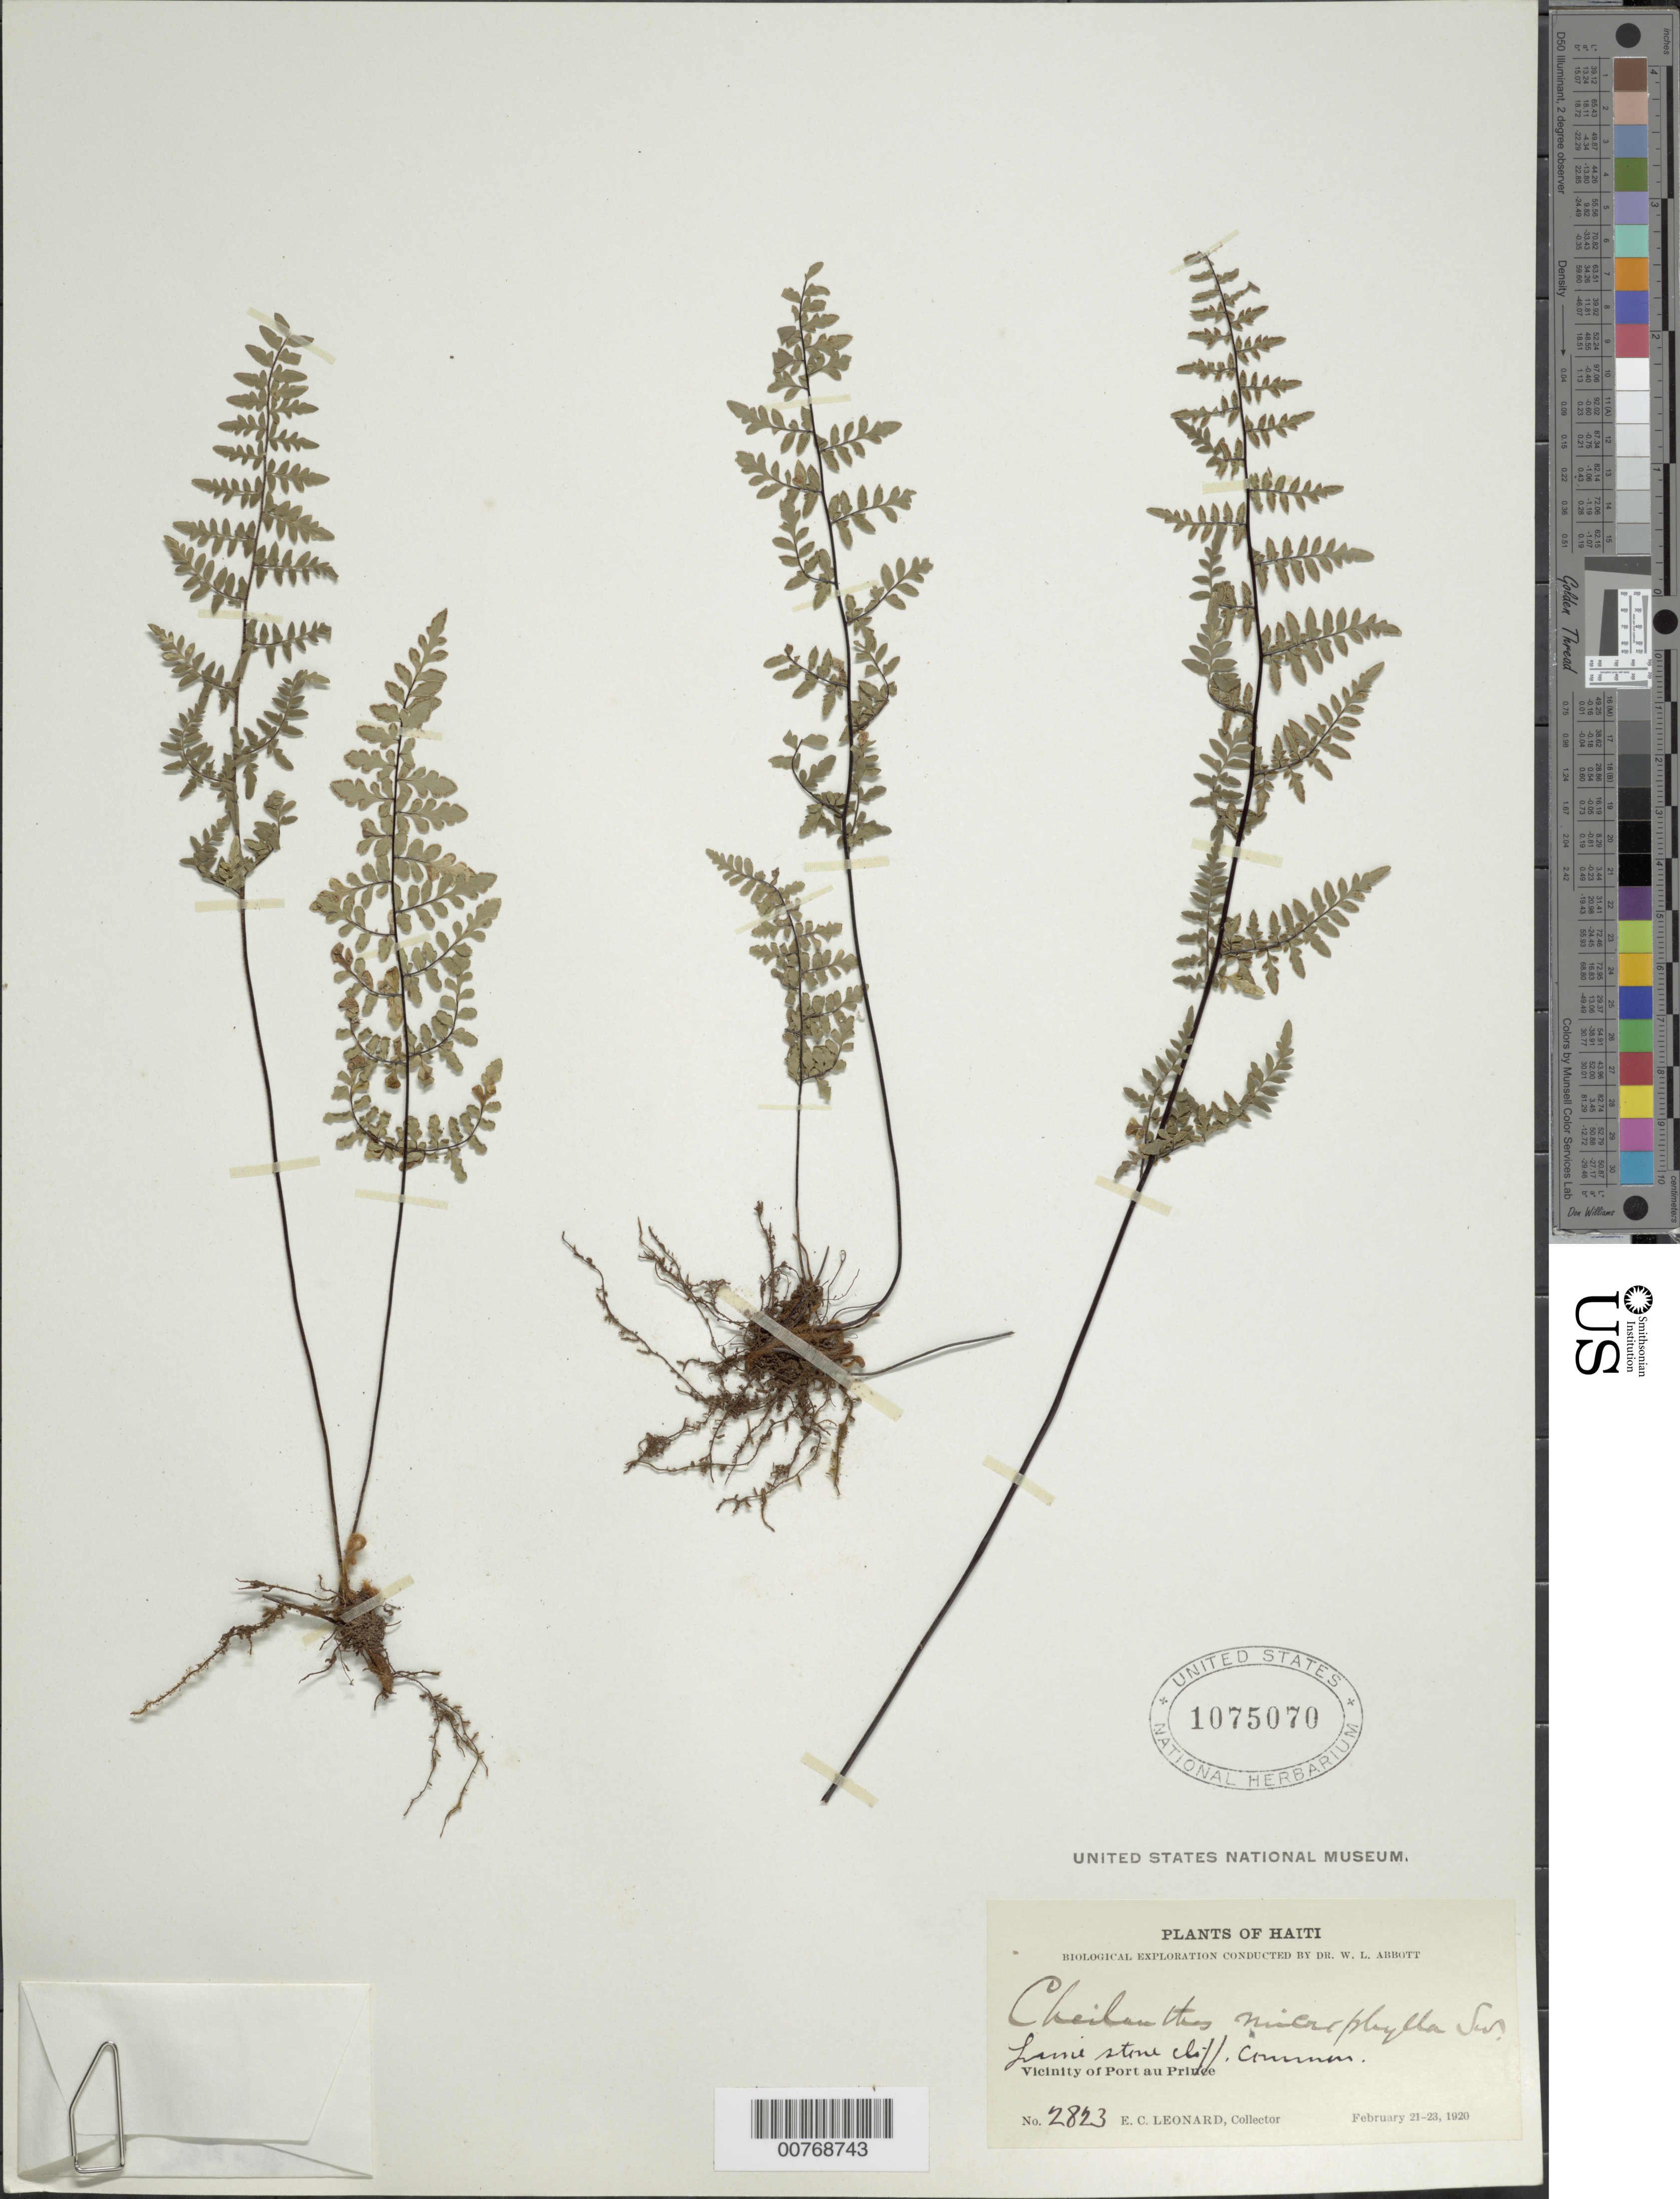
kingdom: Plantae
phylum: Tracheophyta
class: Polypodiopsida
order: Polypodiales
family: Pteridaceae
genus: Myriopteris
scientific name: Myriopteris microphylla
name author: (Sw.) Grusz & Windham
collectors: E. C. Leonard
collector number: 2823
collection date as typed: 21 Feb 1920 to 23 Feb 1920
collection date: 1920-02-21/1920-02-23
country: Haiti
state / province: Ouest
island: Hispaniola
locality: Vicinity of Port au Prince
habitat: Limestone cliff, common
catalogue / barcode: US 1075070